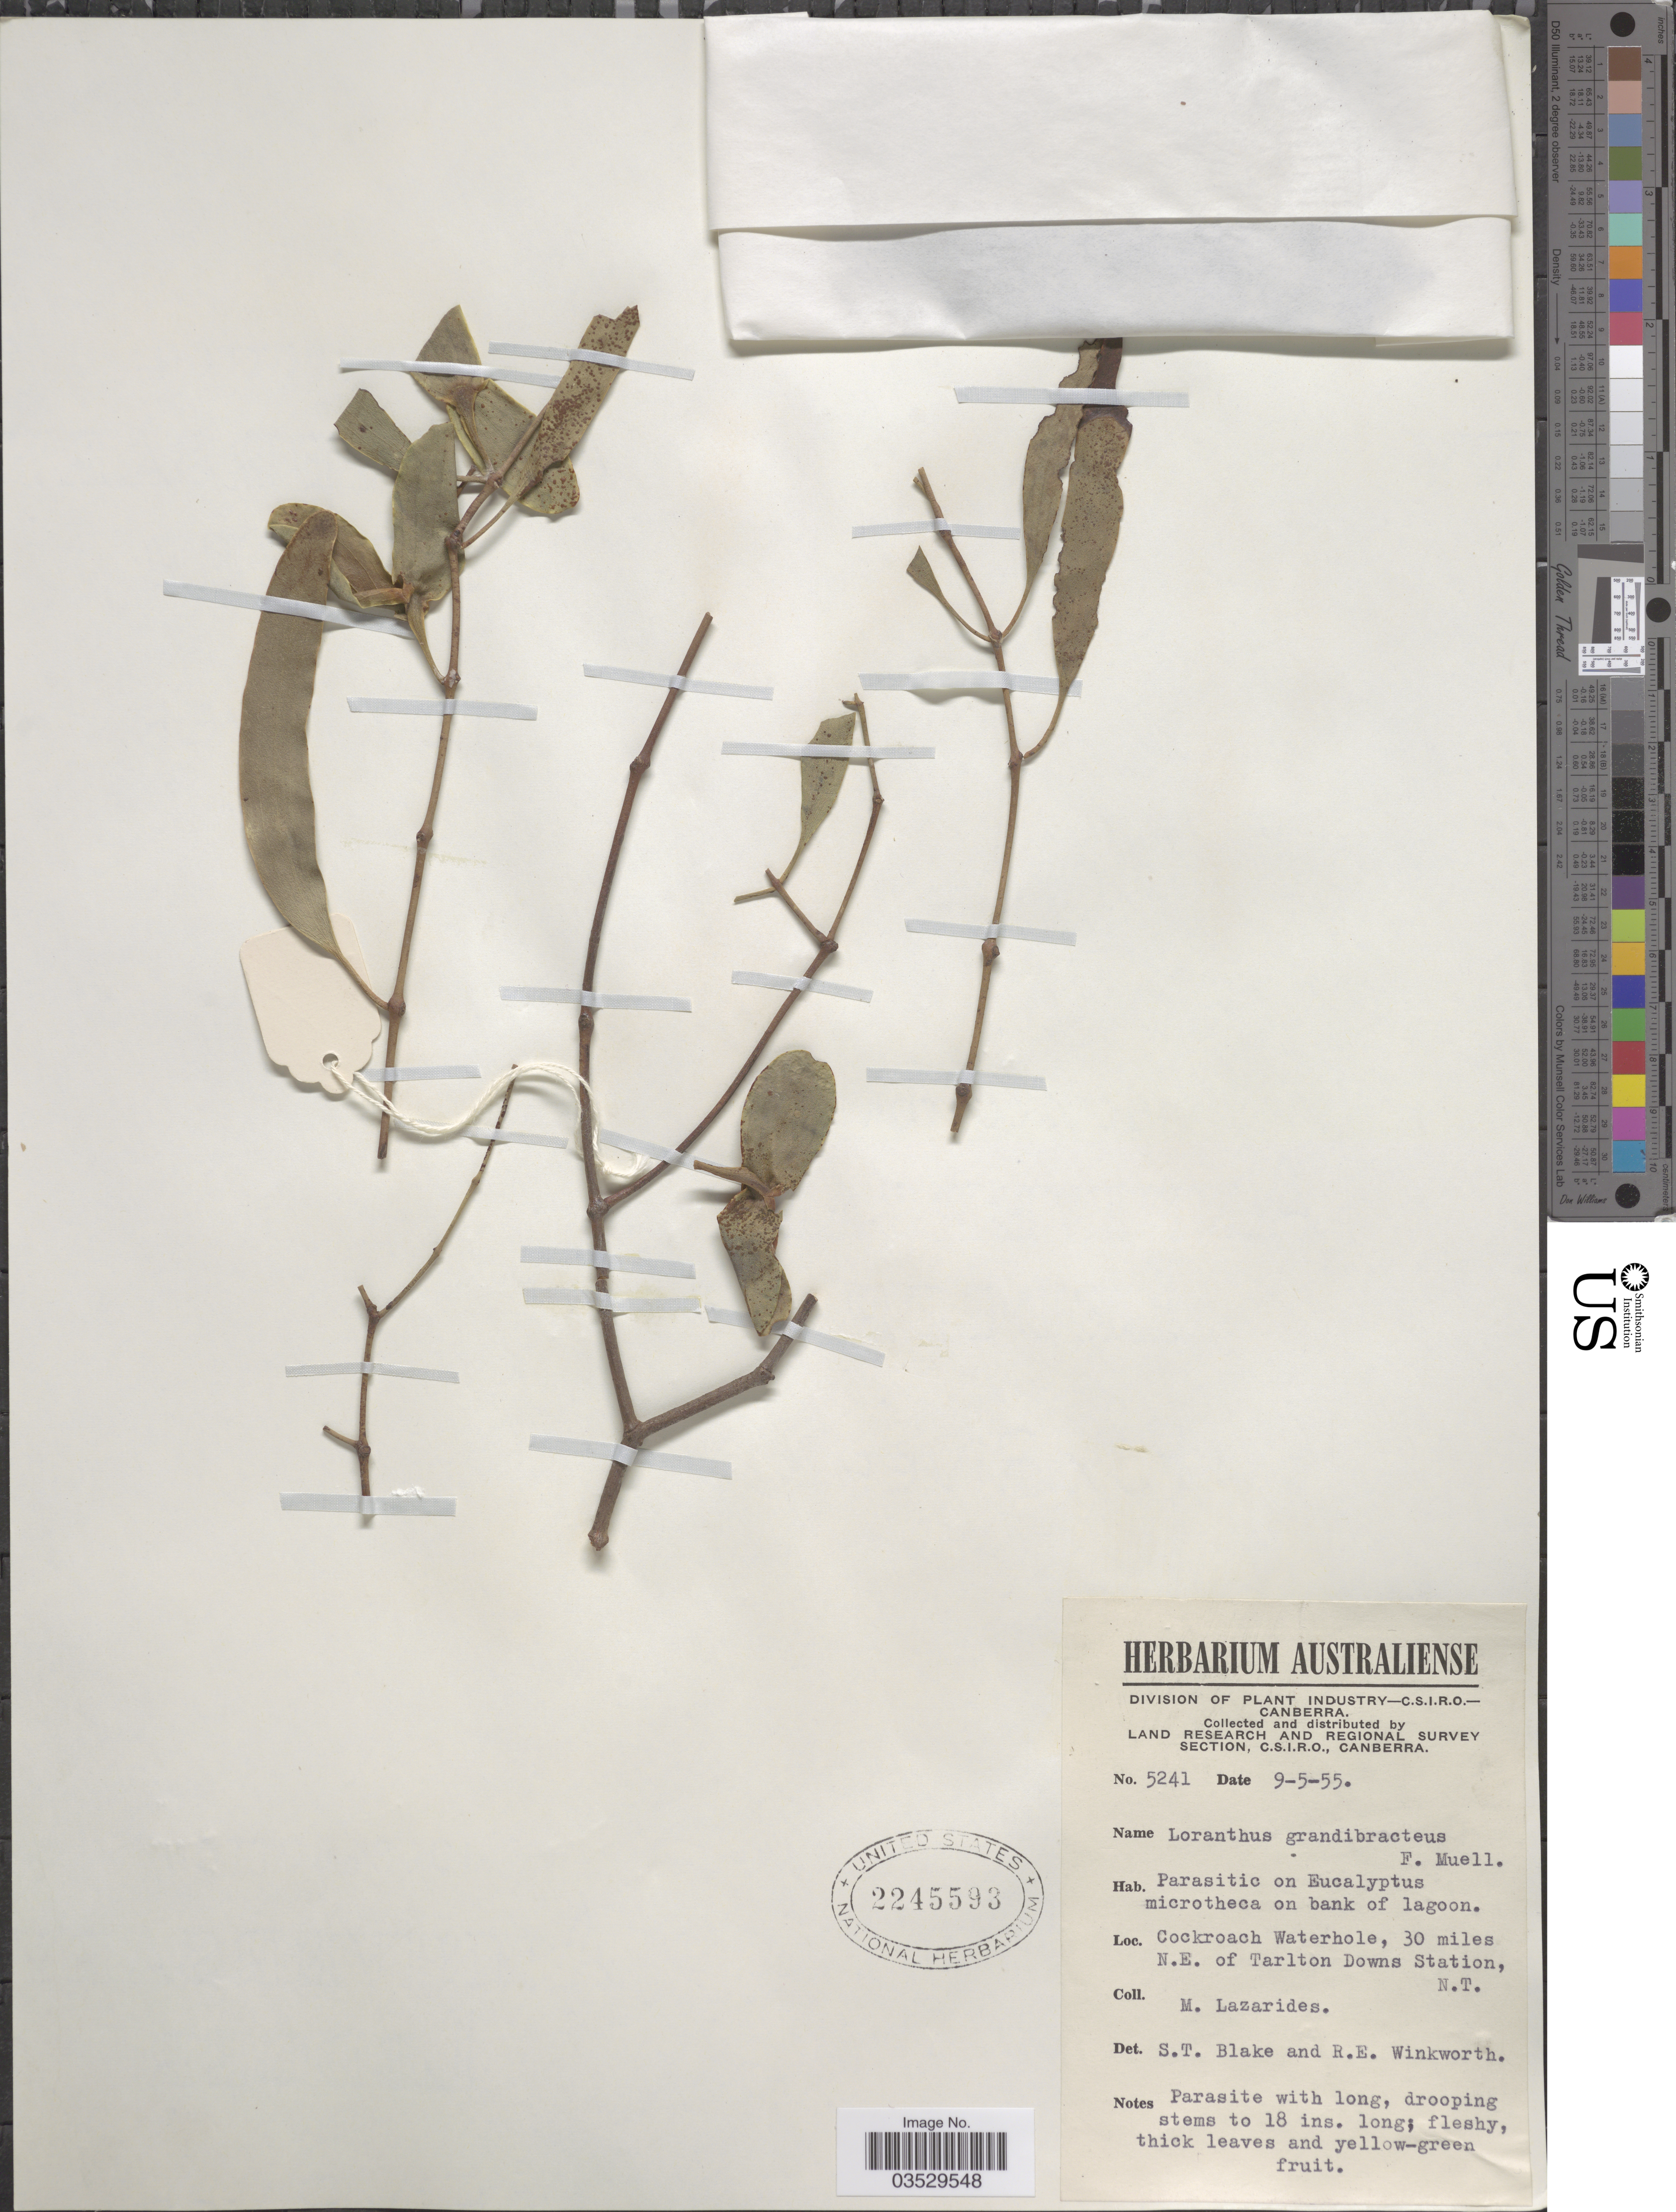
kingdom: Plantae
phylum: Tracheophyta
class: Magnoliopsida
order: Santalales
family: Loranthaceae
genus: Diplatia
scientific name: Diplatia grandibractea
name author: Tiegh.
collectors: M. Lazarides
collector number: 5241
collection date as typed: Transcribed d/m/y: 9/5/55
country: Australia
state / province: Northern Territory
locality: Cockroach Waterhole, 30 miles N.E. of Tarlton Downs Station, N.T.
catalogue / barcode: US 2245593